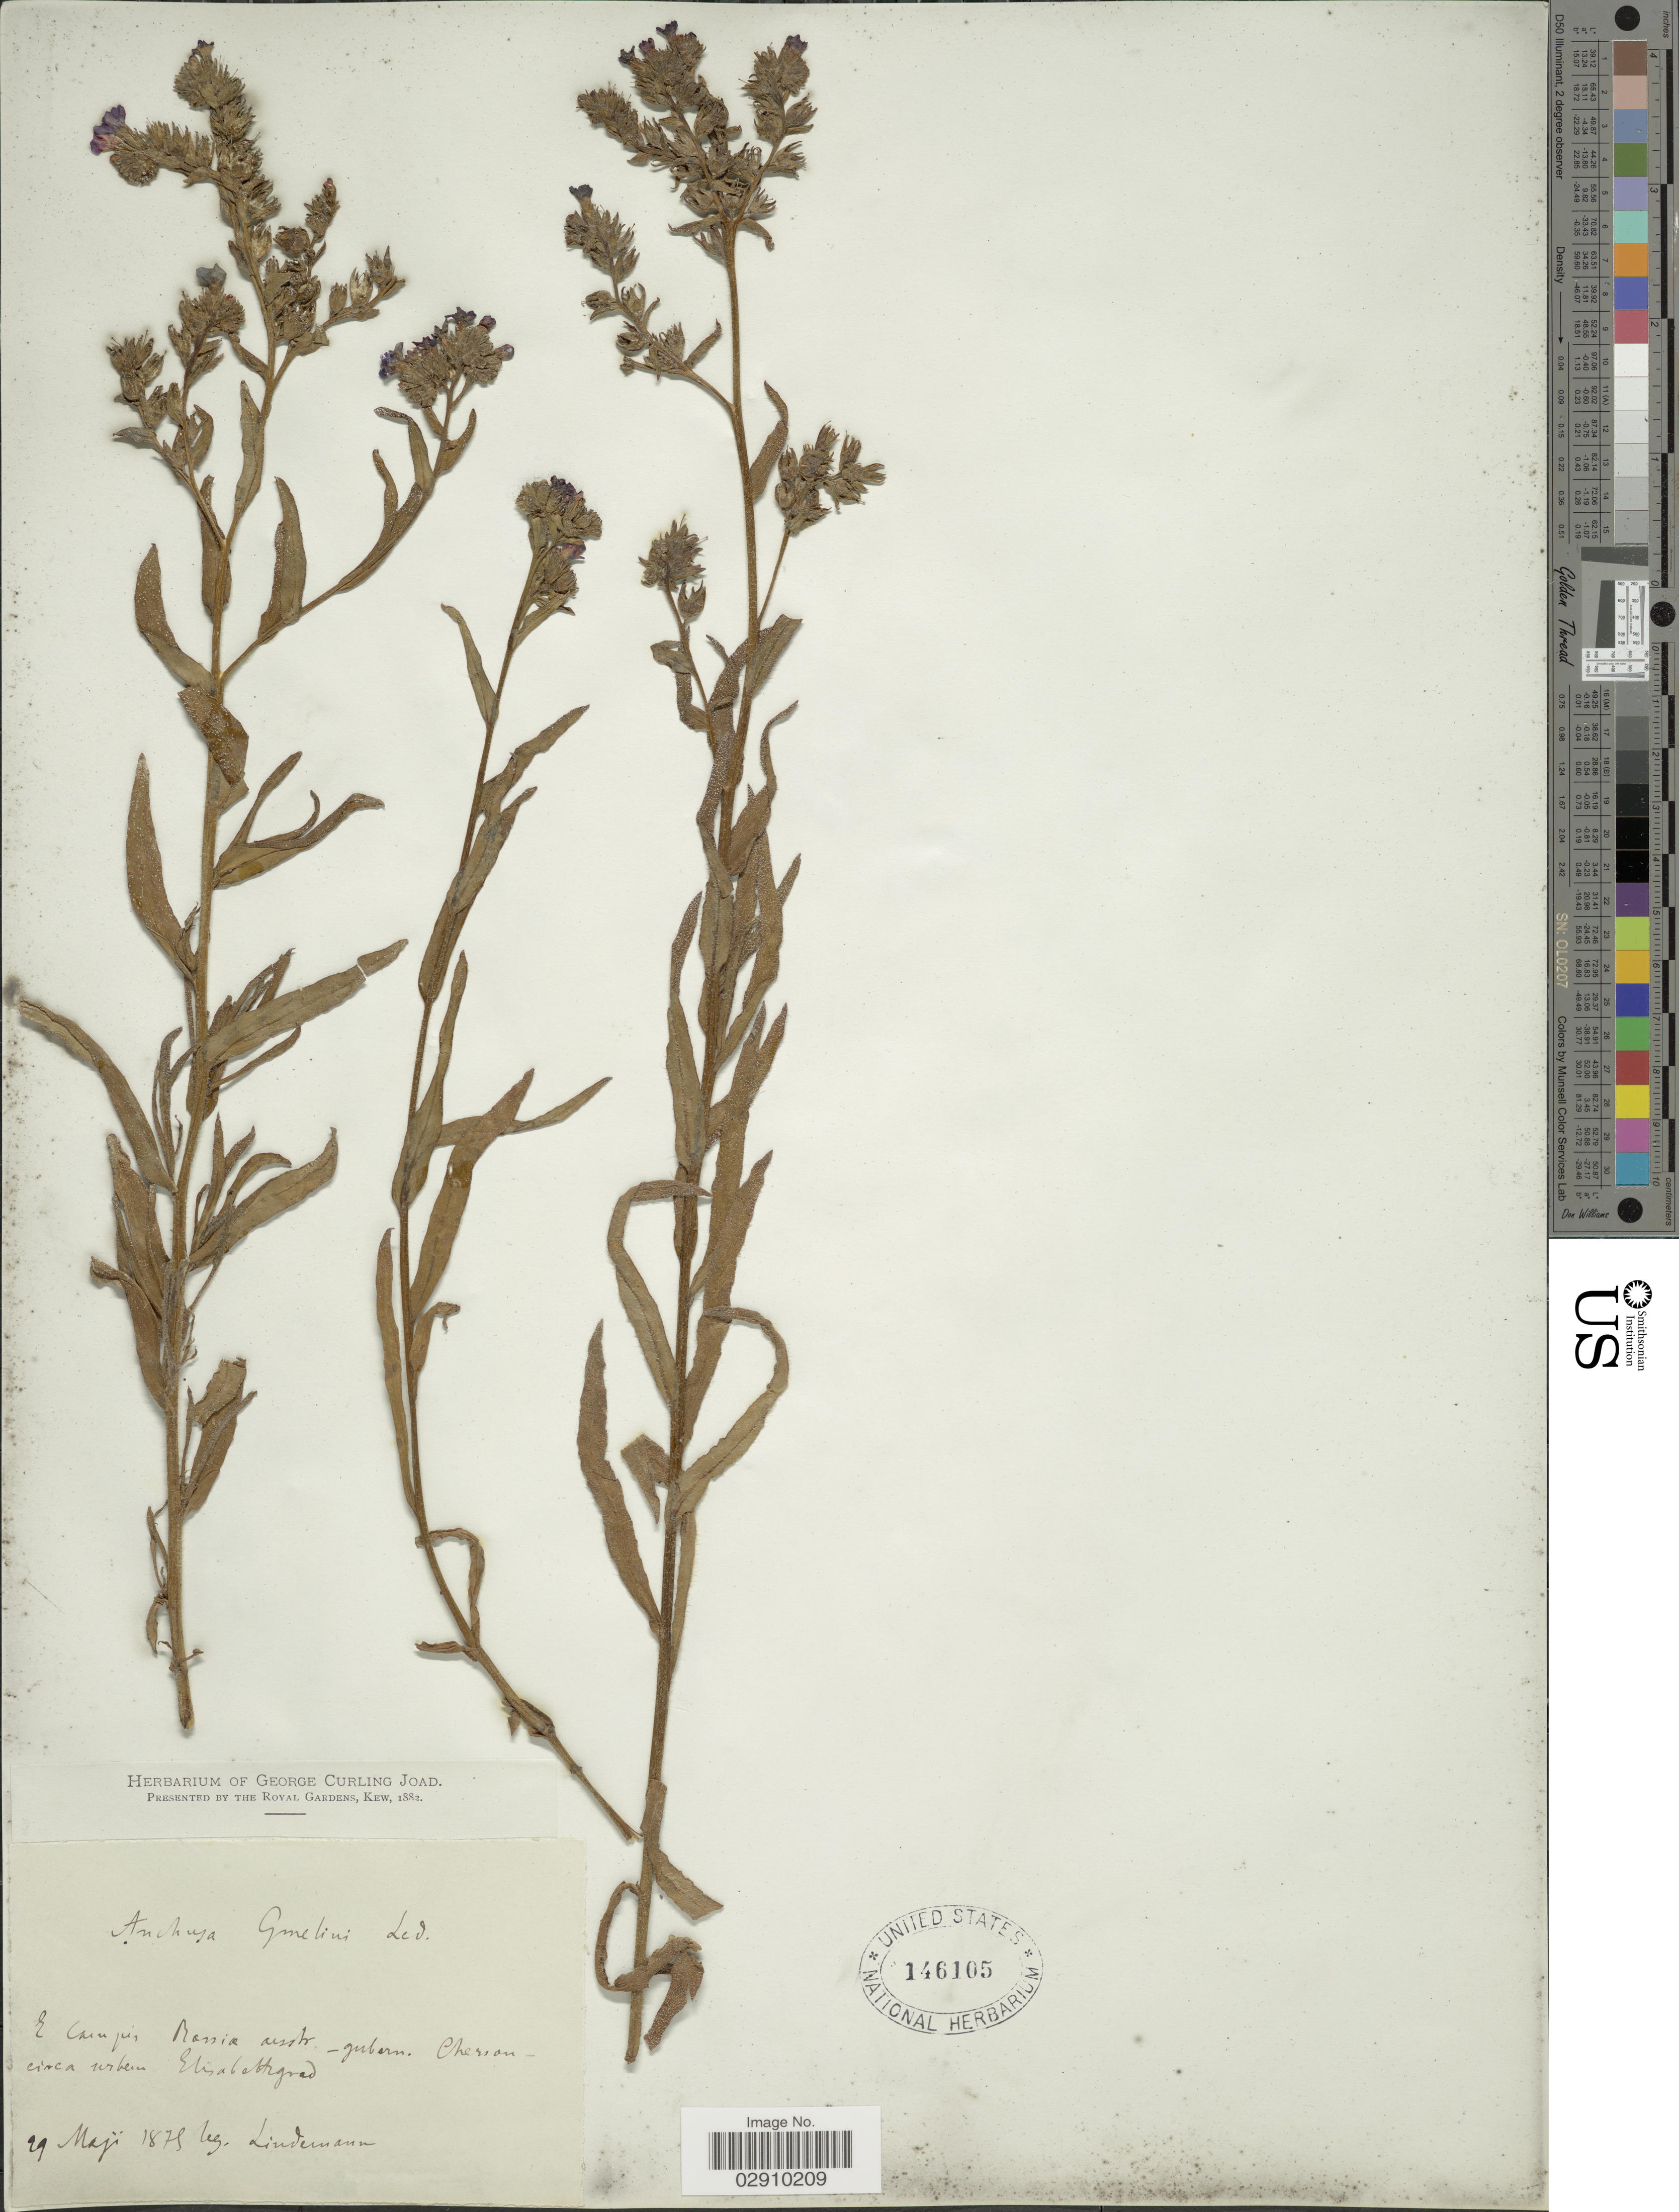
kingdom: Plantae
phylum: Tracheophyta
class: Magnoliopsida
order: Boraginales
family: Boraginaceae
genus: Anchusa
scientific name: Anchusa gmelinii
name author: Ledeb.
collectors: Lindemann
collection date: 1878-05-29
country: Ukraine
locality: E Campis, Rossia austr-gubern. Cherson circa urbem Elisabethgrad.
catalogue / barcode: US 146105